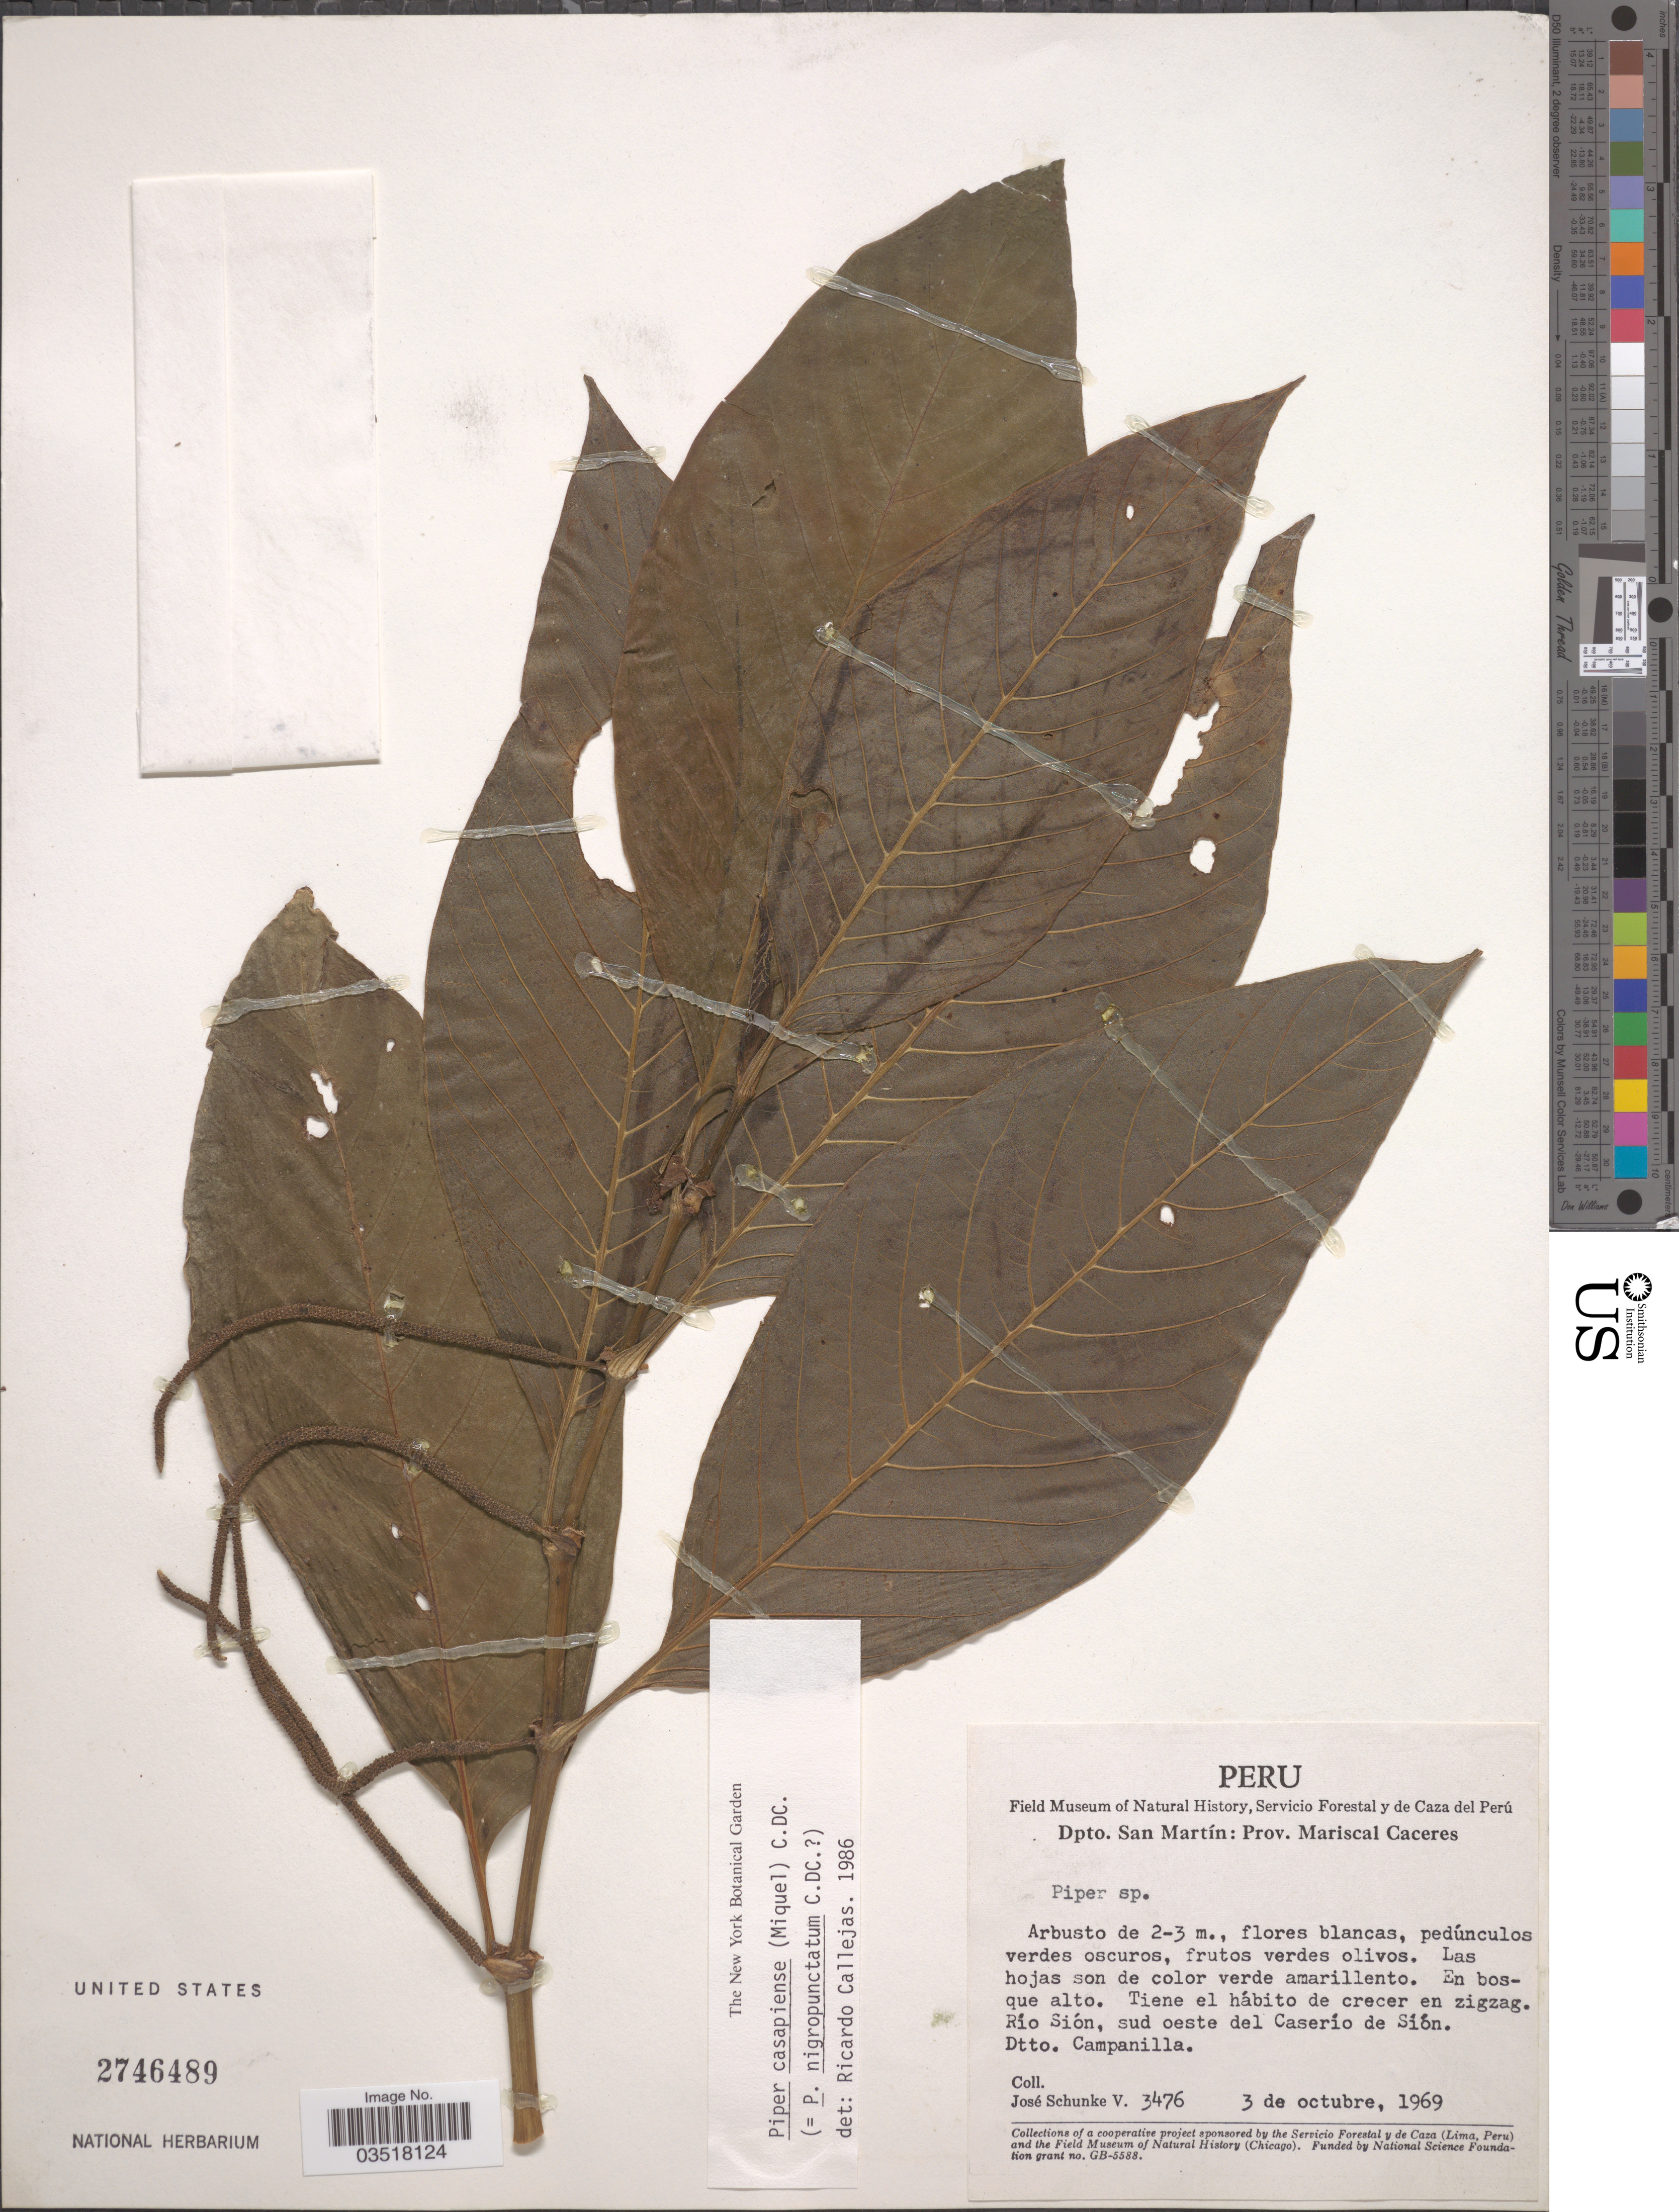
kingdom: Plantae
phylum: Tracheophyta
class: Magnoliopsida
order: Piperales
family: Piperaceae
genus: Piper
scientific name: Piper casapiense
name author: C. DC.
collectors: J. Schunke Vigo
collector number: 3476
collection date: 1969-10-03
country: Peru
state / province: San Martín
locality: Dpto. San Martín: Prov. Mariscal Caceres. Rio Sión, sud oeste del Caserio de Sión. Dtto. Campanilla.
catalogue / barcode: US 2746489